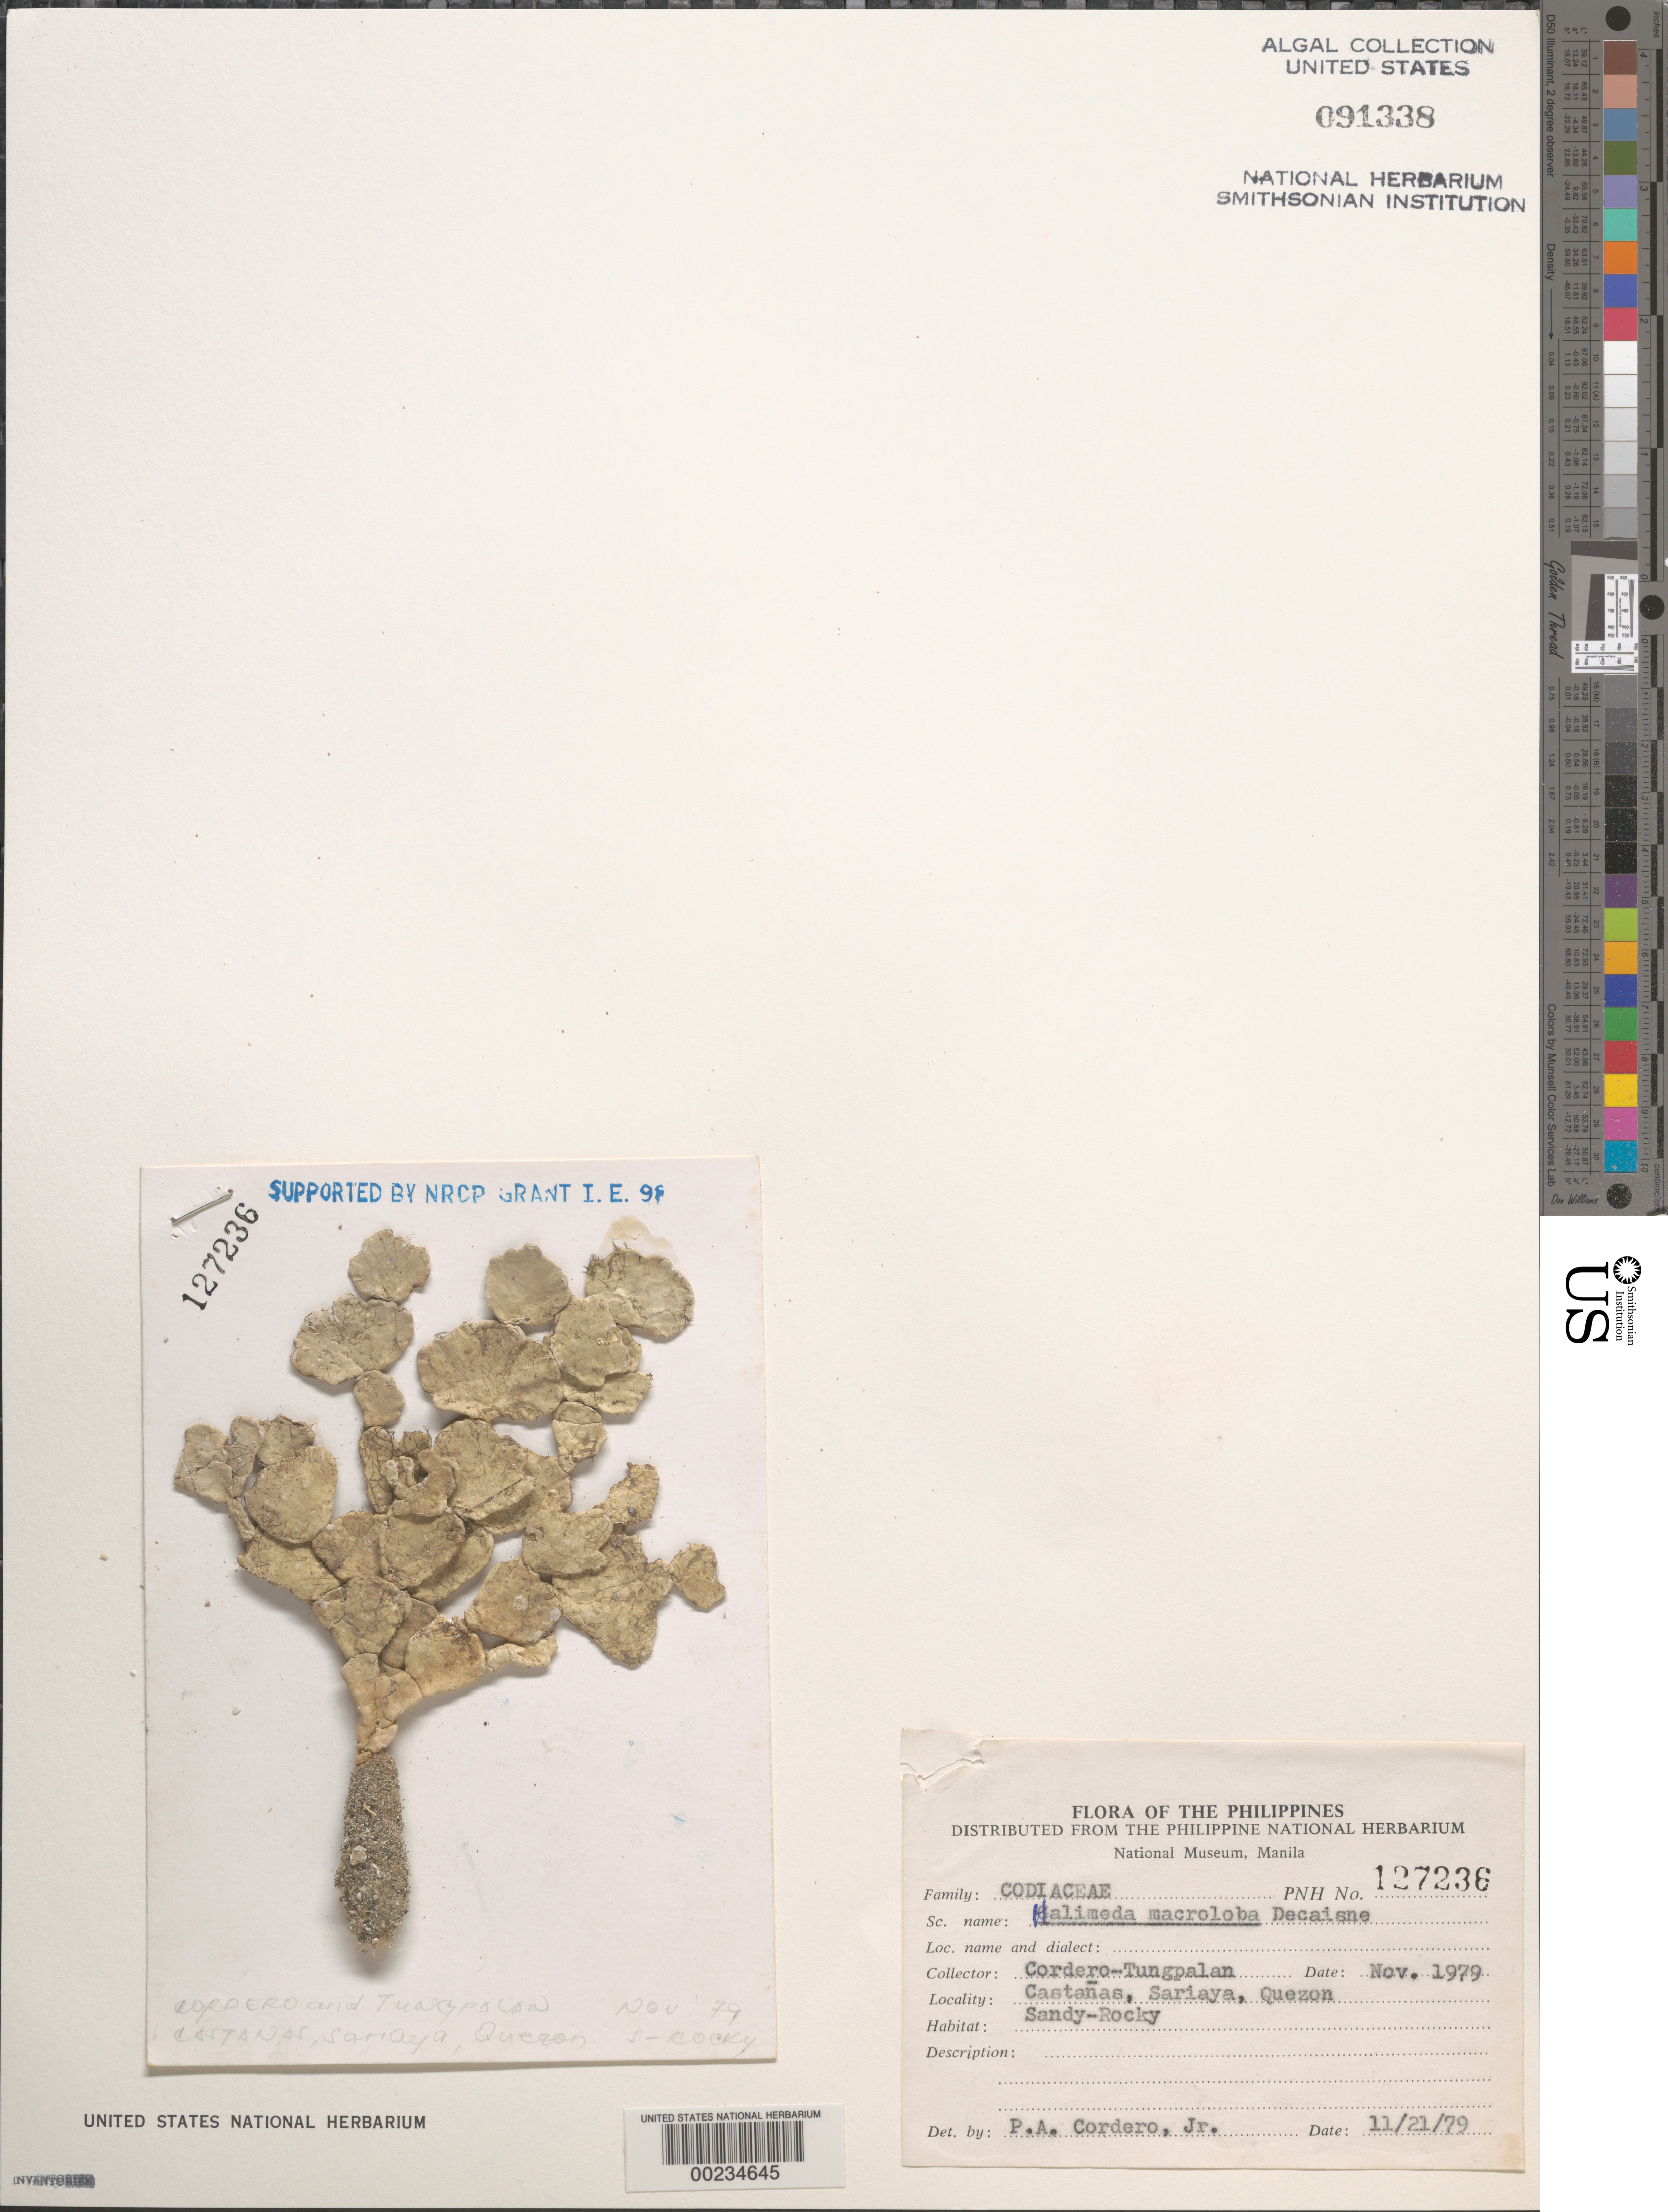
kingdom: Plantae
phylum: Chlorophyta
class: Ulvophyceae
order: Bryopsidales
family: Halimedaceae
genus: Halimeda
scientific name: Halimeda macroloba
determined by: Cordero, P. A., Jr.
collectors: P. A. Cordero & A. Tungpalan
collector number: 127236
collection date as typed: Nov 1979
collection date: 1979-11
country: Philippines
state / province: Calabarzon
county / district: Quezon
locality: Castanas, sariaya, quezon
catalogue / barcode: US 91338